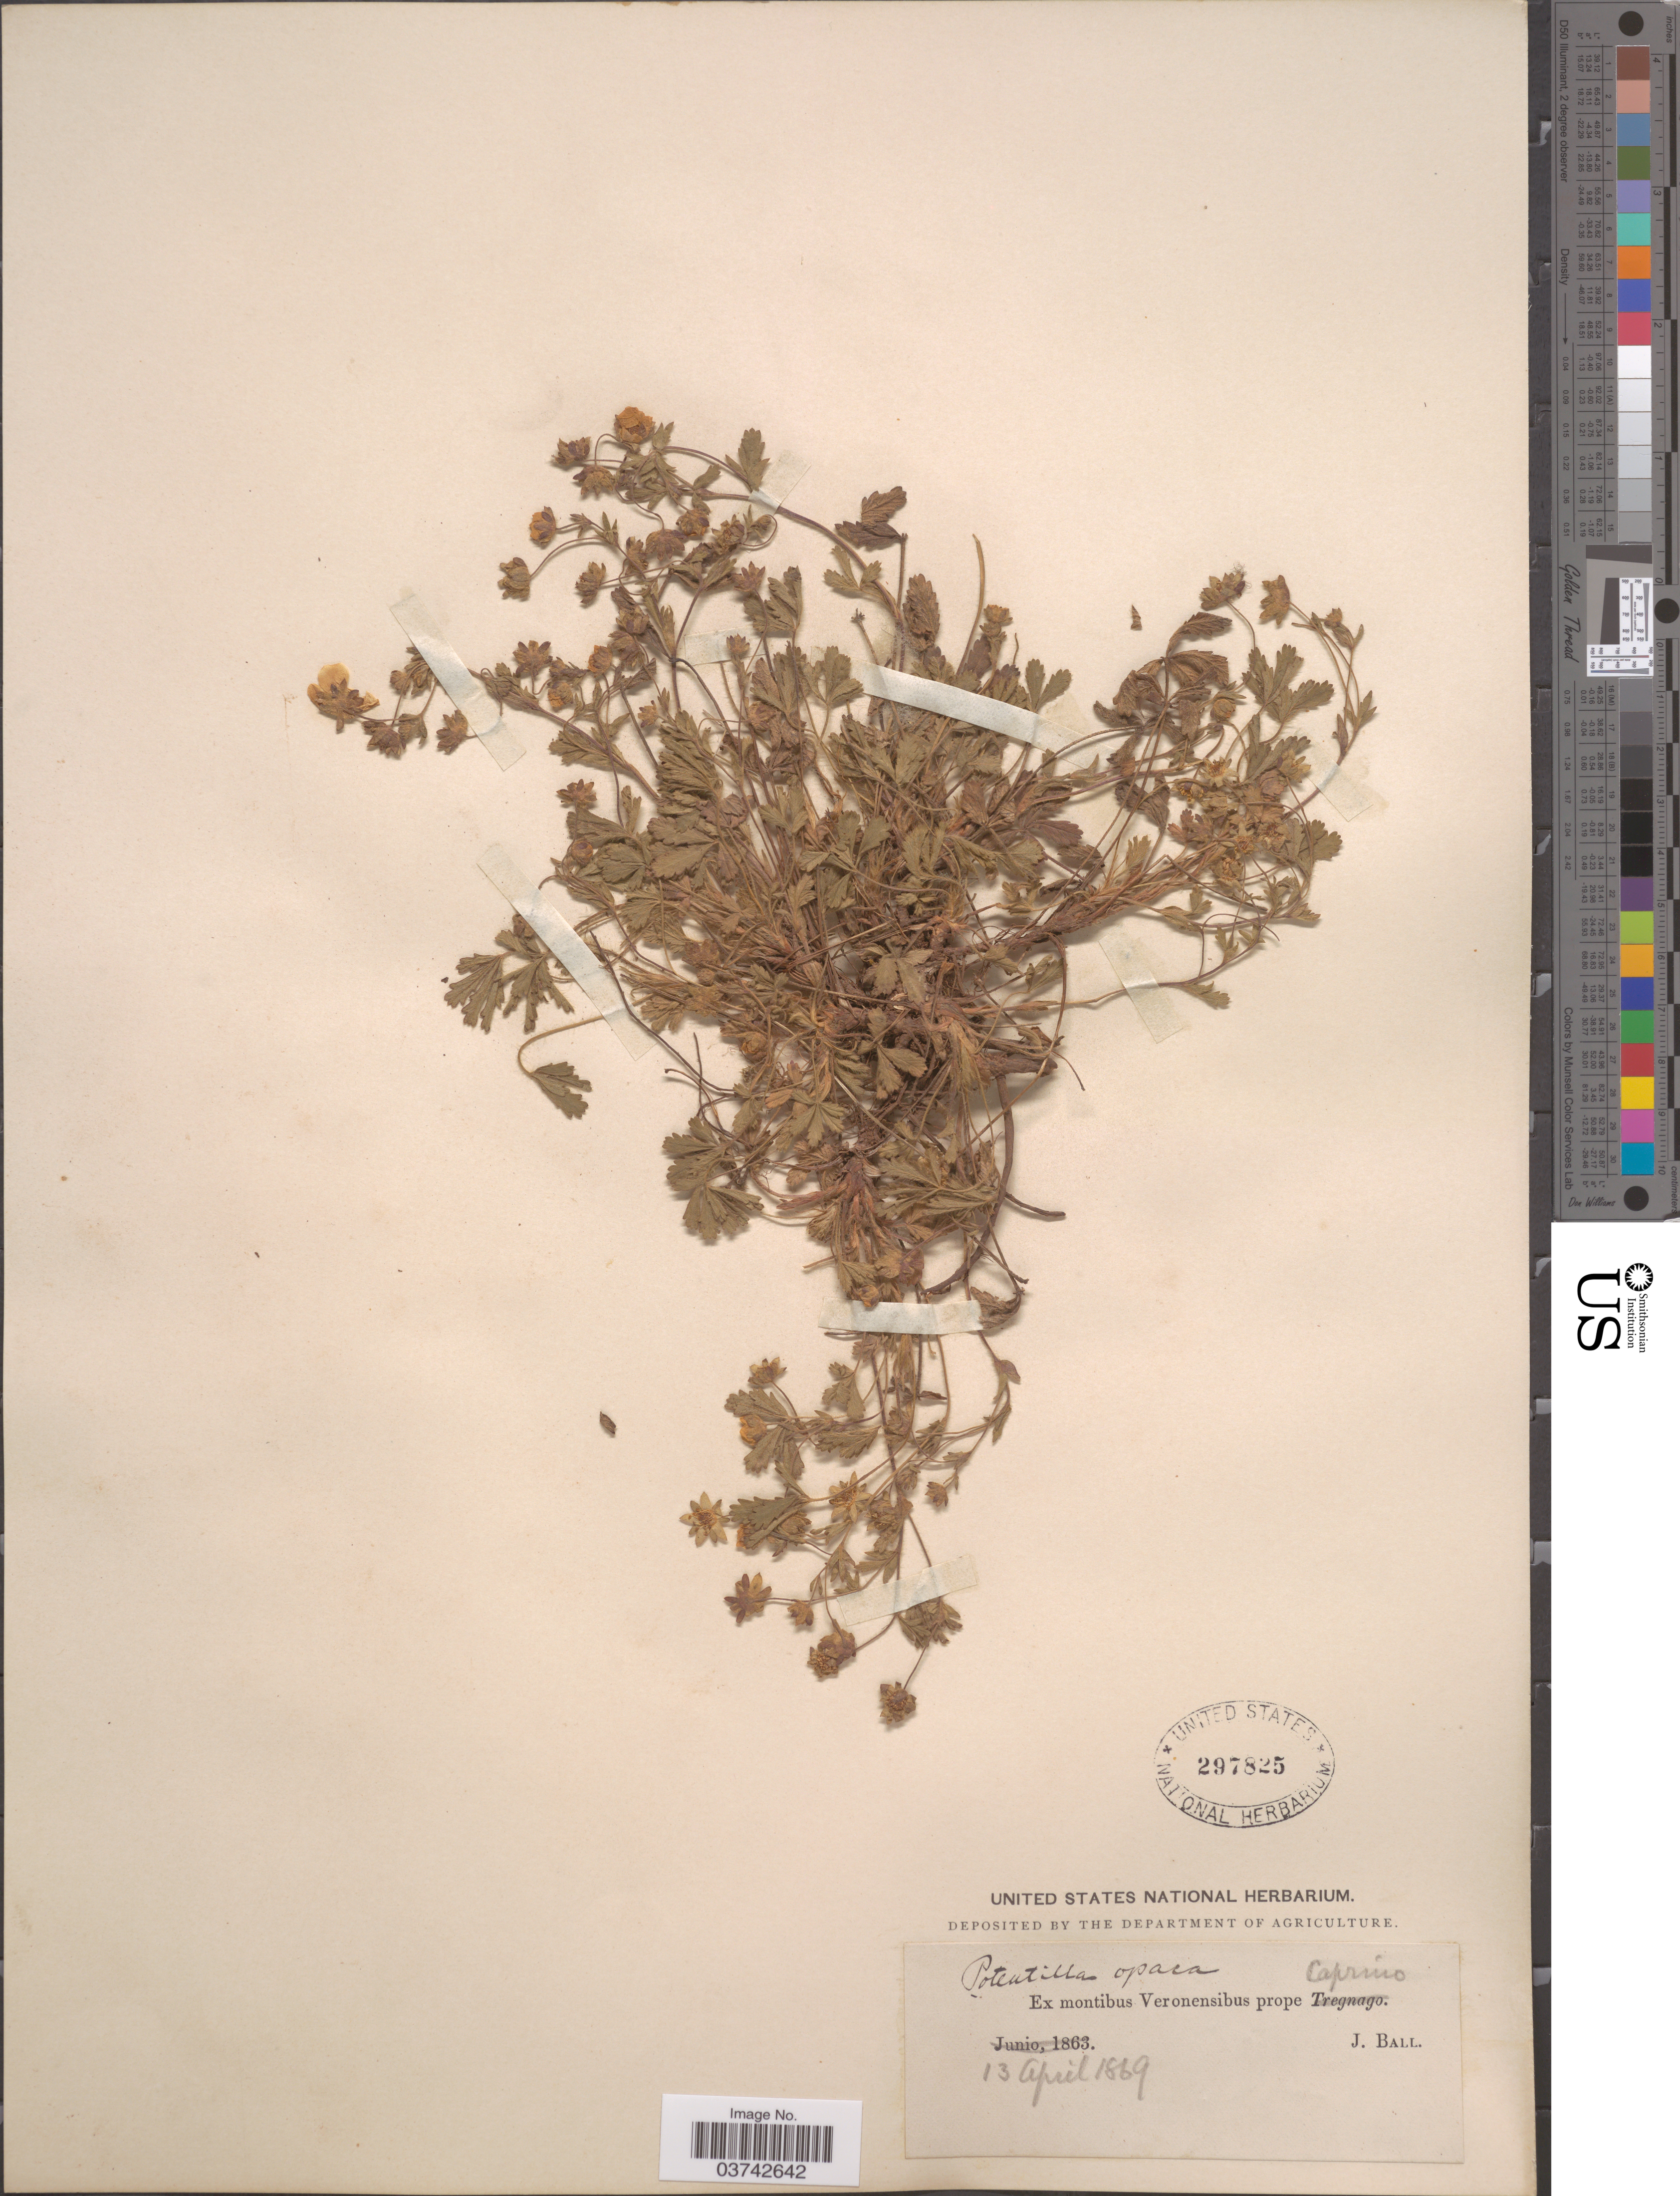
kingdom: Plantae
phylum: Tracheophyta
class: Magnoliopsida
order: Rosales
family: Rosaceae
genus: Potentilla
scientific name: Potentilla opaca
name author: L.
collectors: J. Ball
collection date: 1869-04-13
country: Italy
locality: Ex montibus Veronensibus prope Caprino.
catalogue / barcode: US 297825